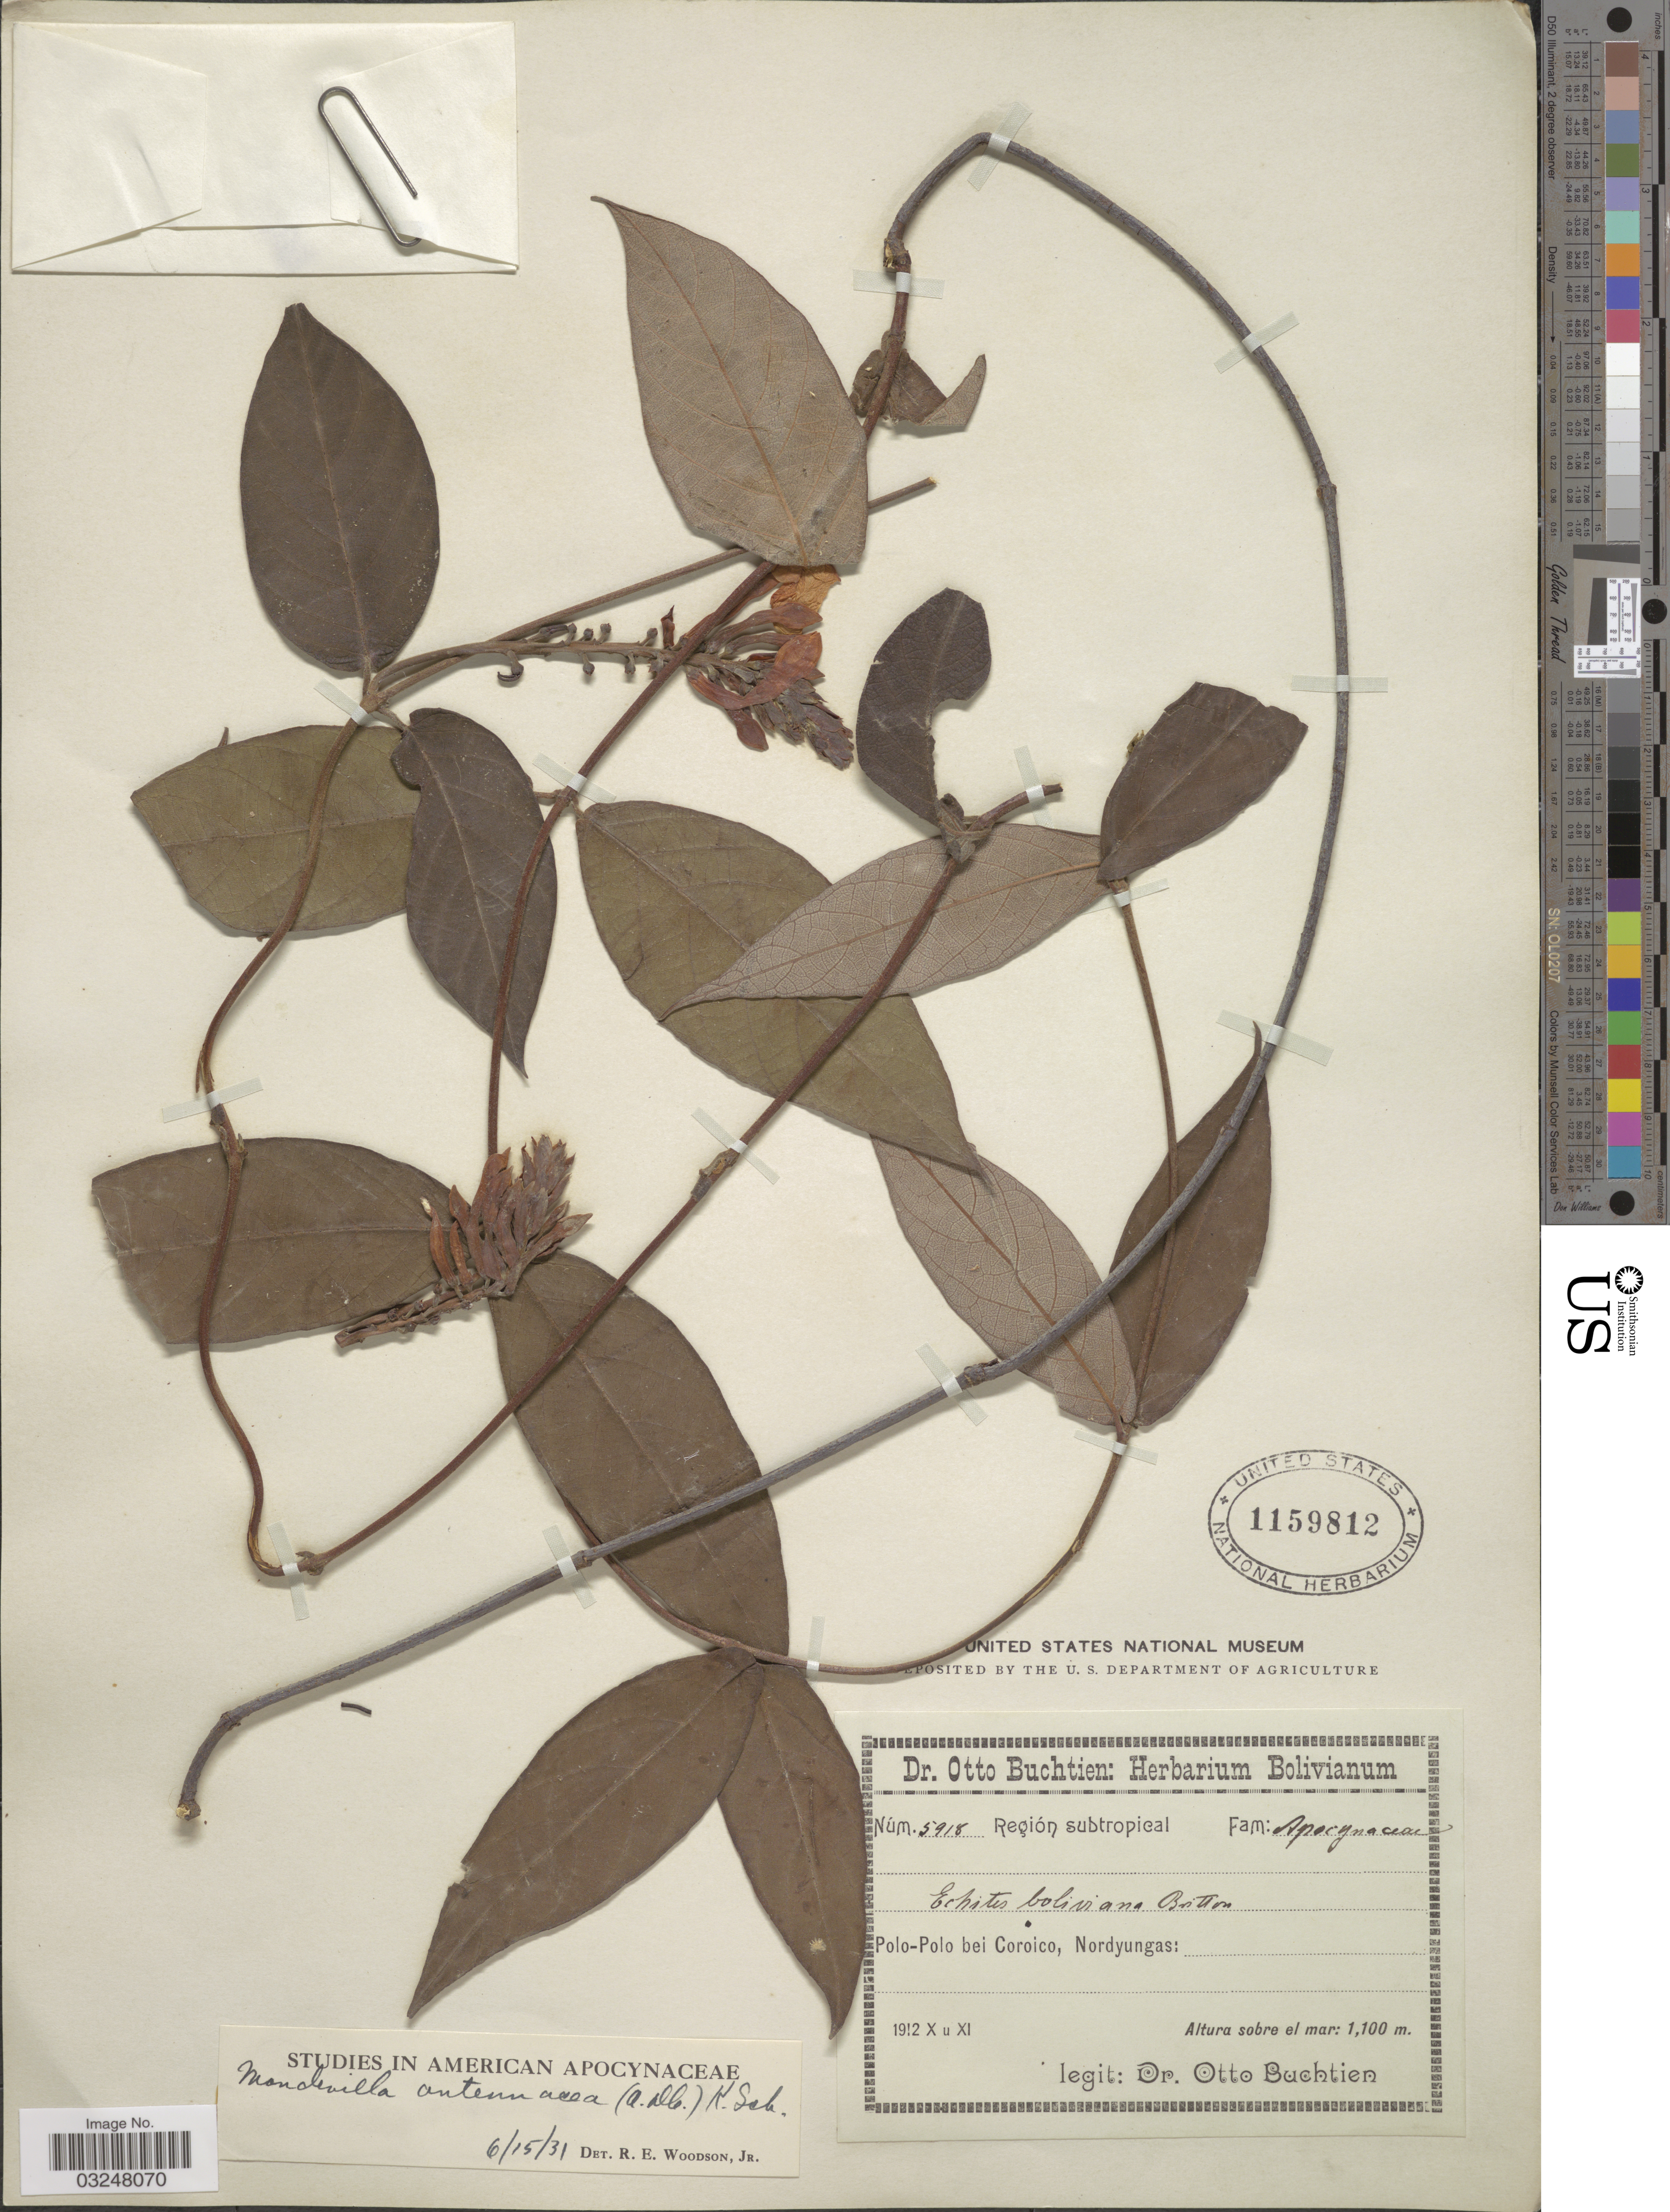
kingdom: Plantae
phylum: Tracheophyta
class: Magnoliopsida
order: Gentianales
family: Apocynaceae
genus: Mandevilla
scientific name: Mandevilla rugellosa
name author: (Rich.) L. Allorge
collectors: O. Buchtien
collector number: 5918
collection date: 1912-10/1912-11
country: Bolivia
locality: Polo-Polo bei Coroico, Nordyungas.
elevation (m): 1100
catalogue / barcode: US 1159812